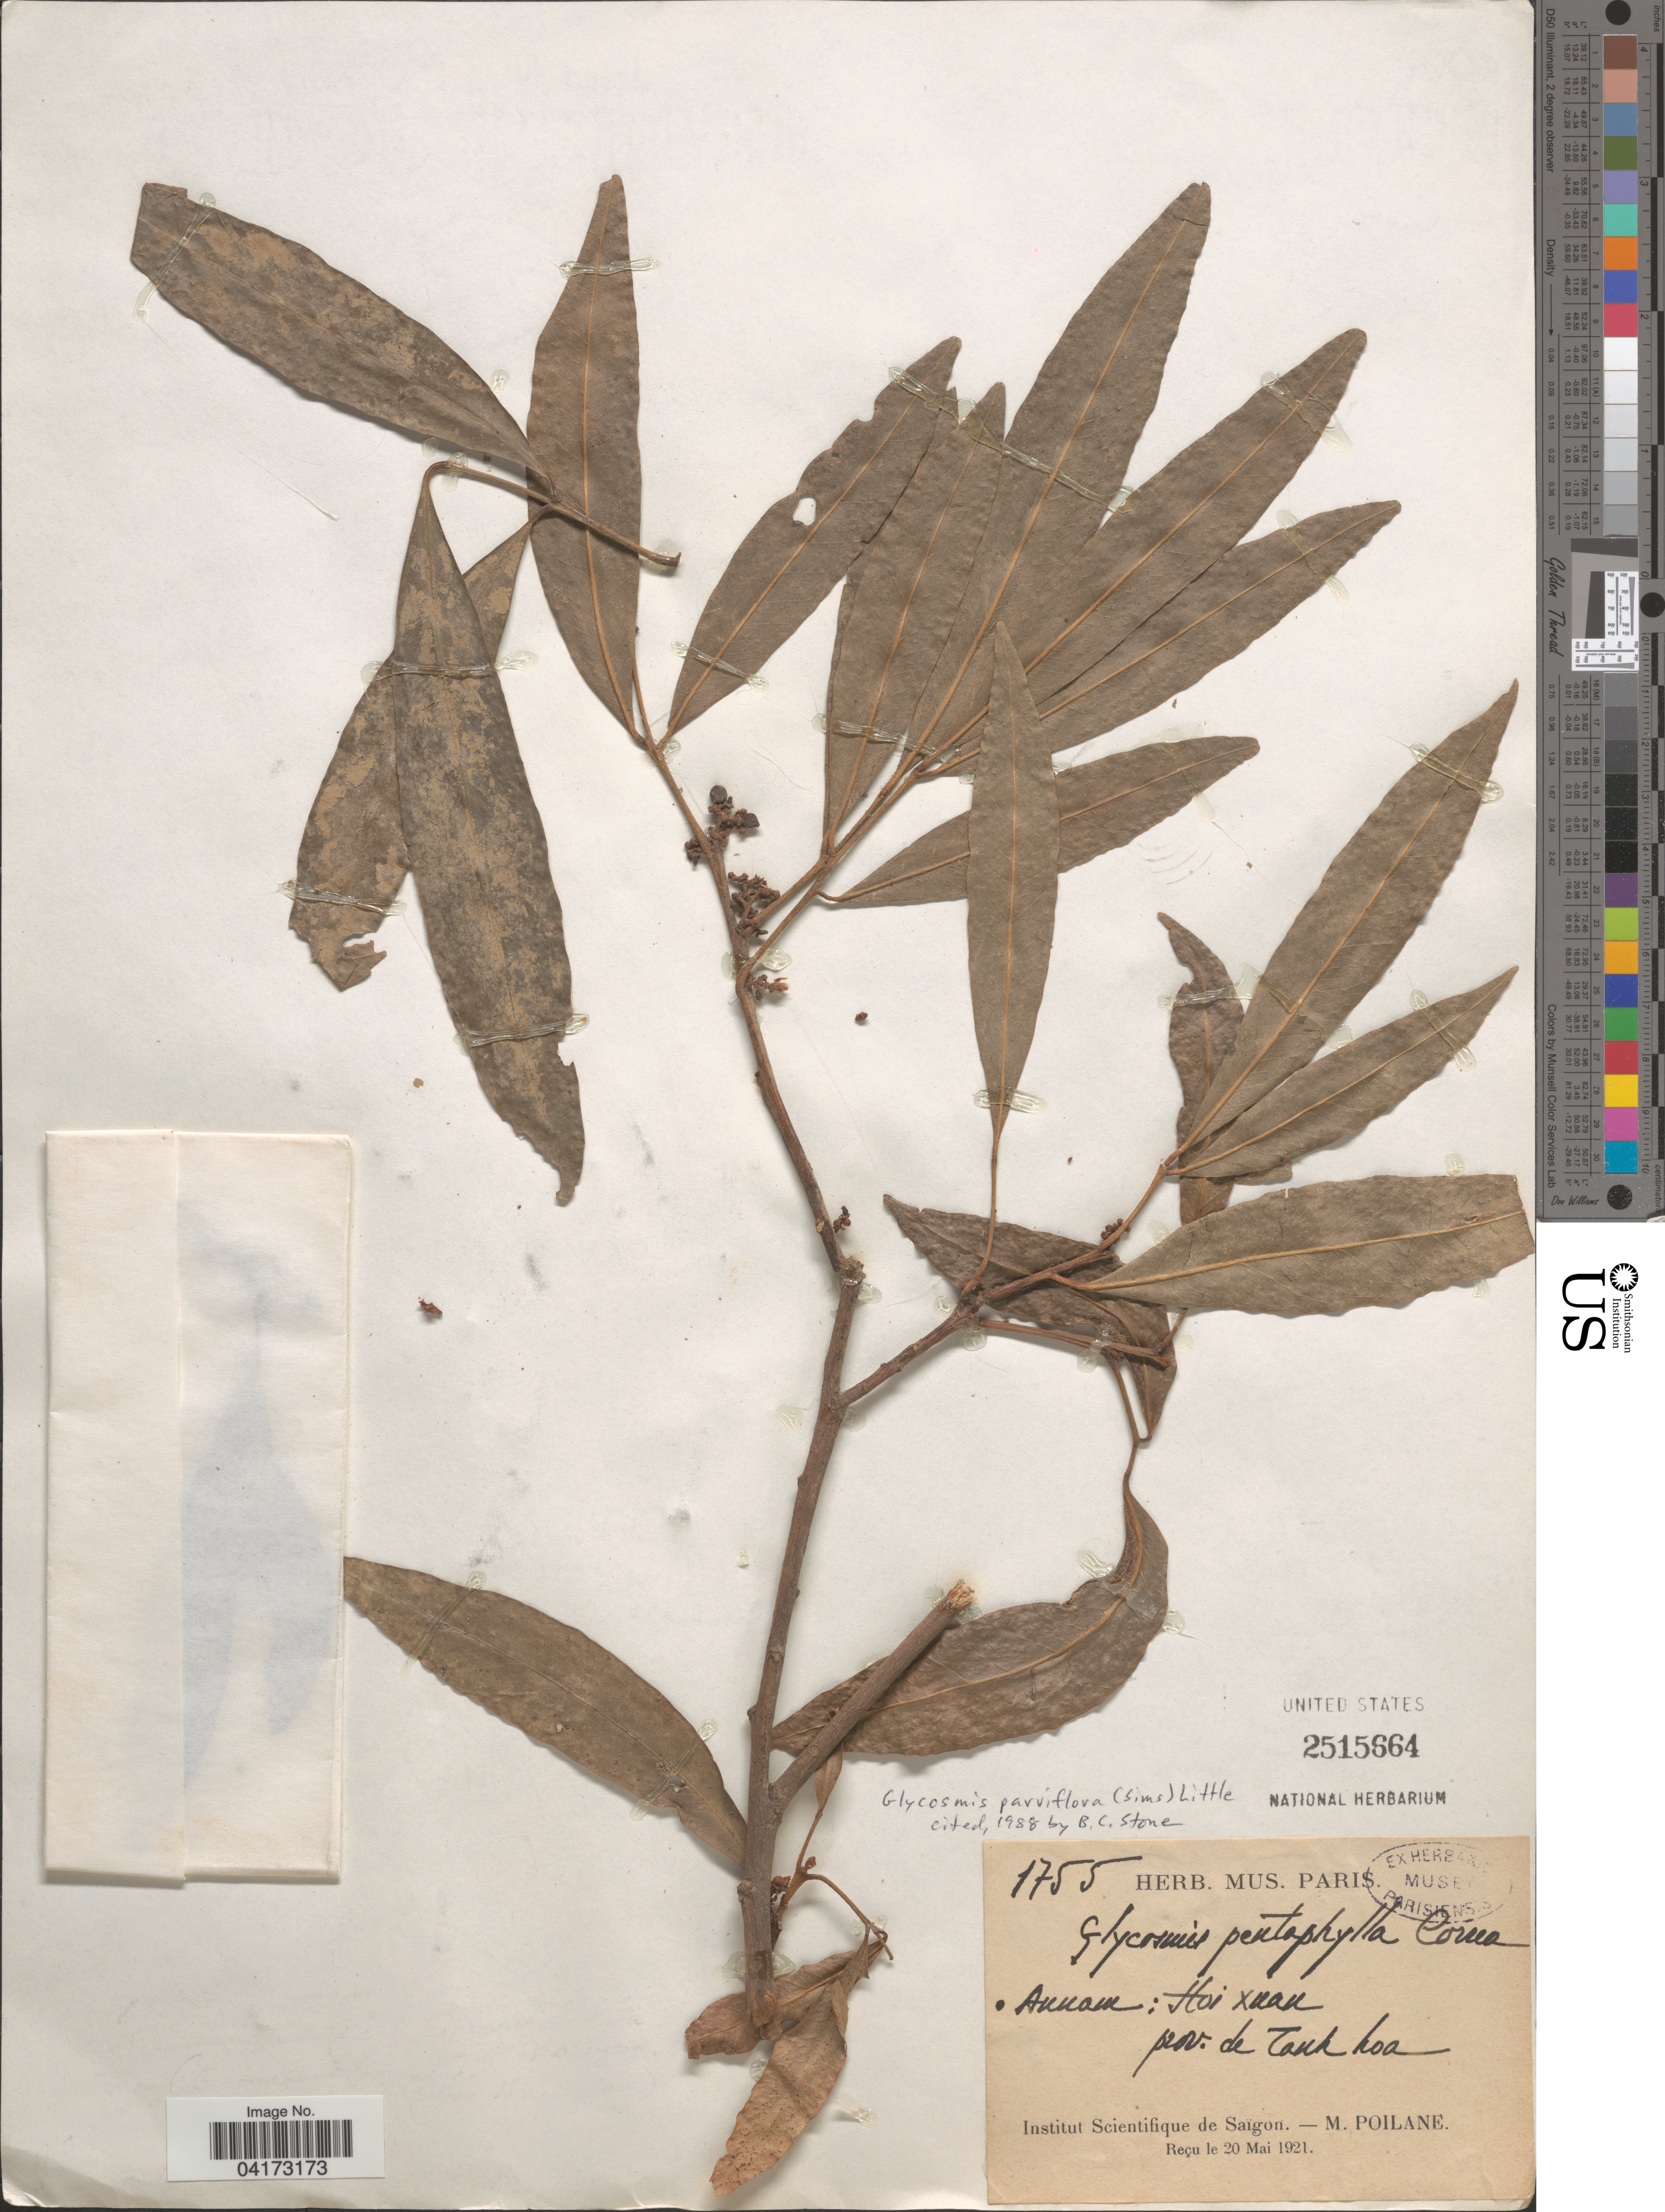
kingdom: Plantae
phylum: Tracheophyta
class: Magnoliopsida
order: Sapindales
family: Rutaceae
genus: Glycosmis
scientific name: Glycosmis parviflora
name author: (Sims) Little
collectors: M. Poilane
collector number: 1755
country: Vietnam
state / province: Thanh Hoa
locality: Annam: Hoi xaan [interpreted].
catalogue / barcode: US 2515664